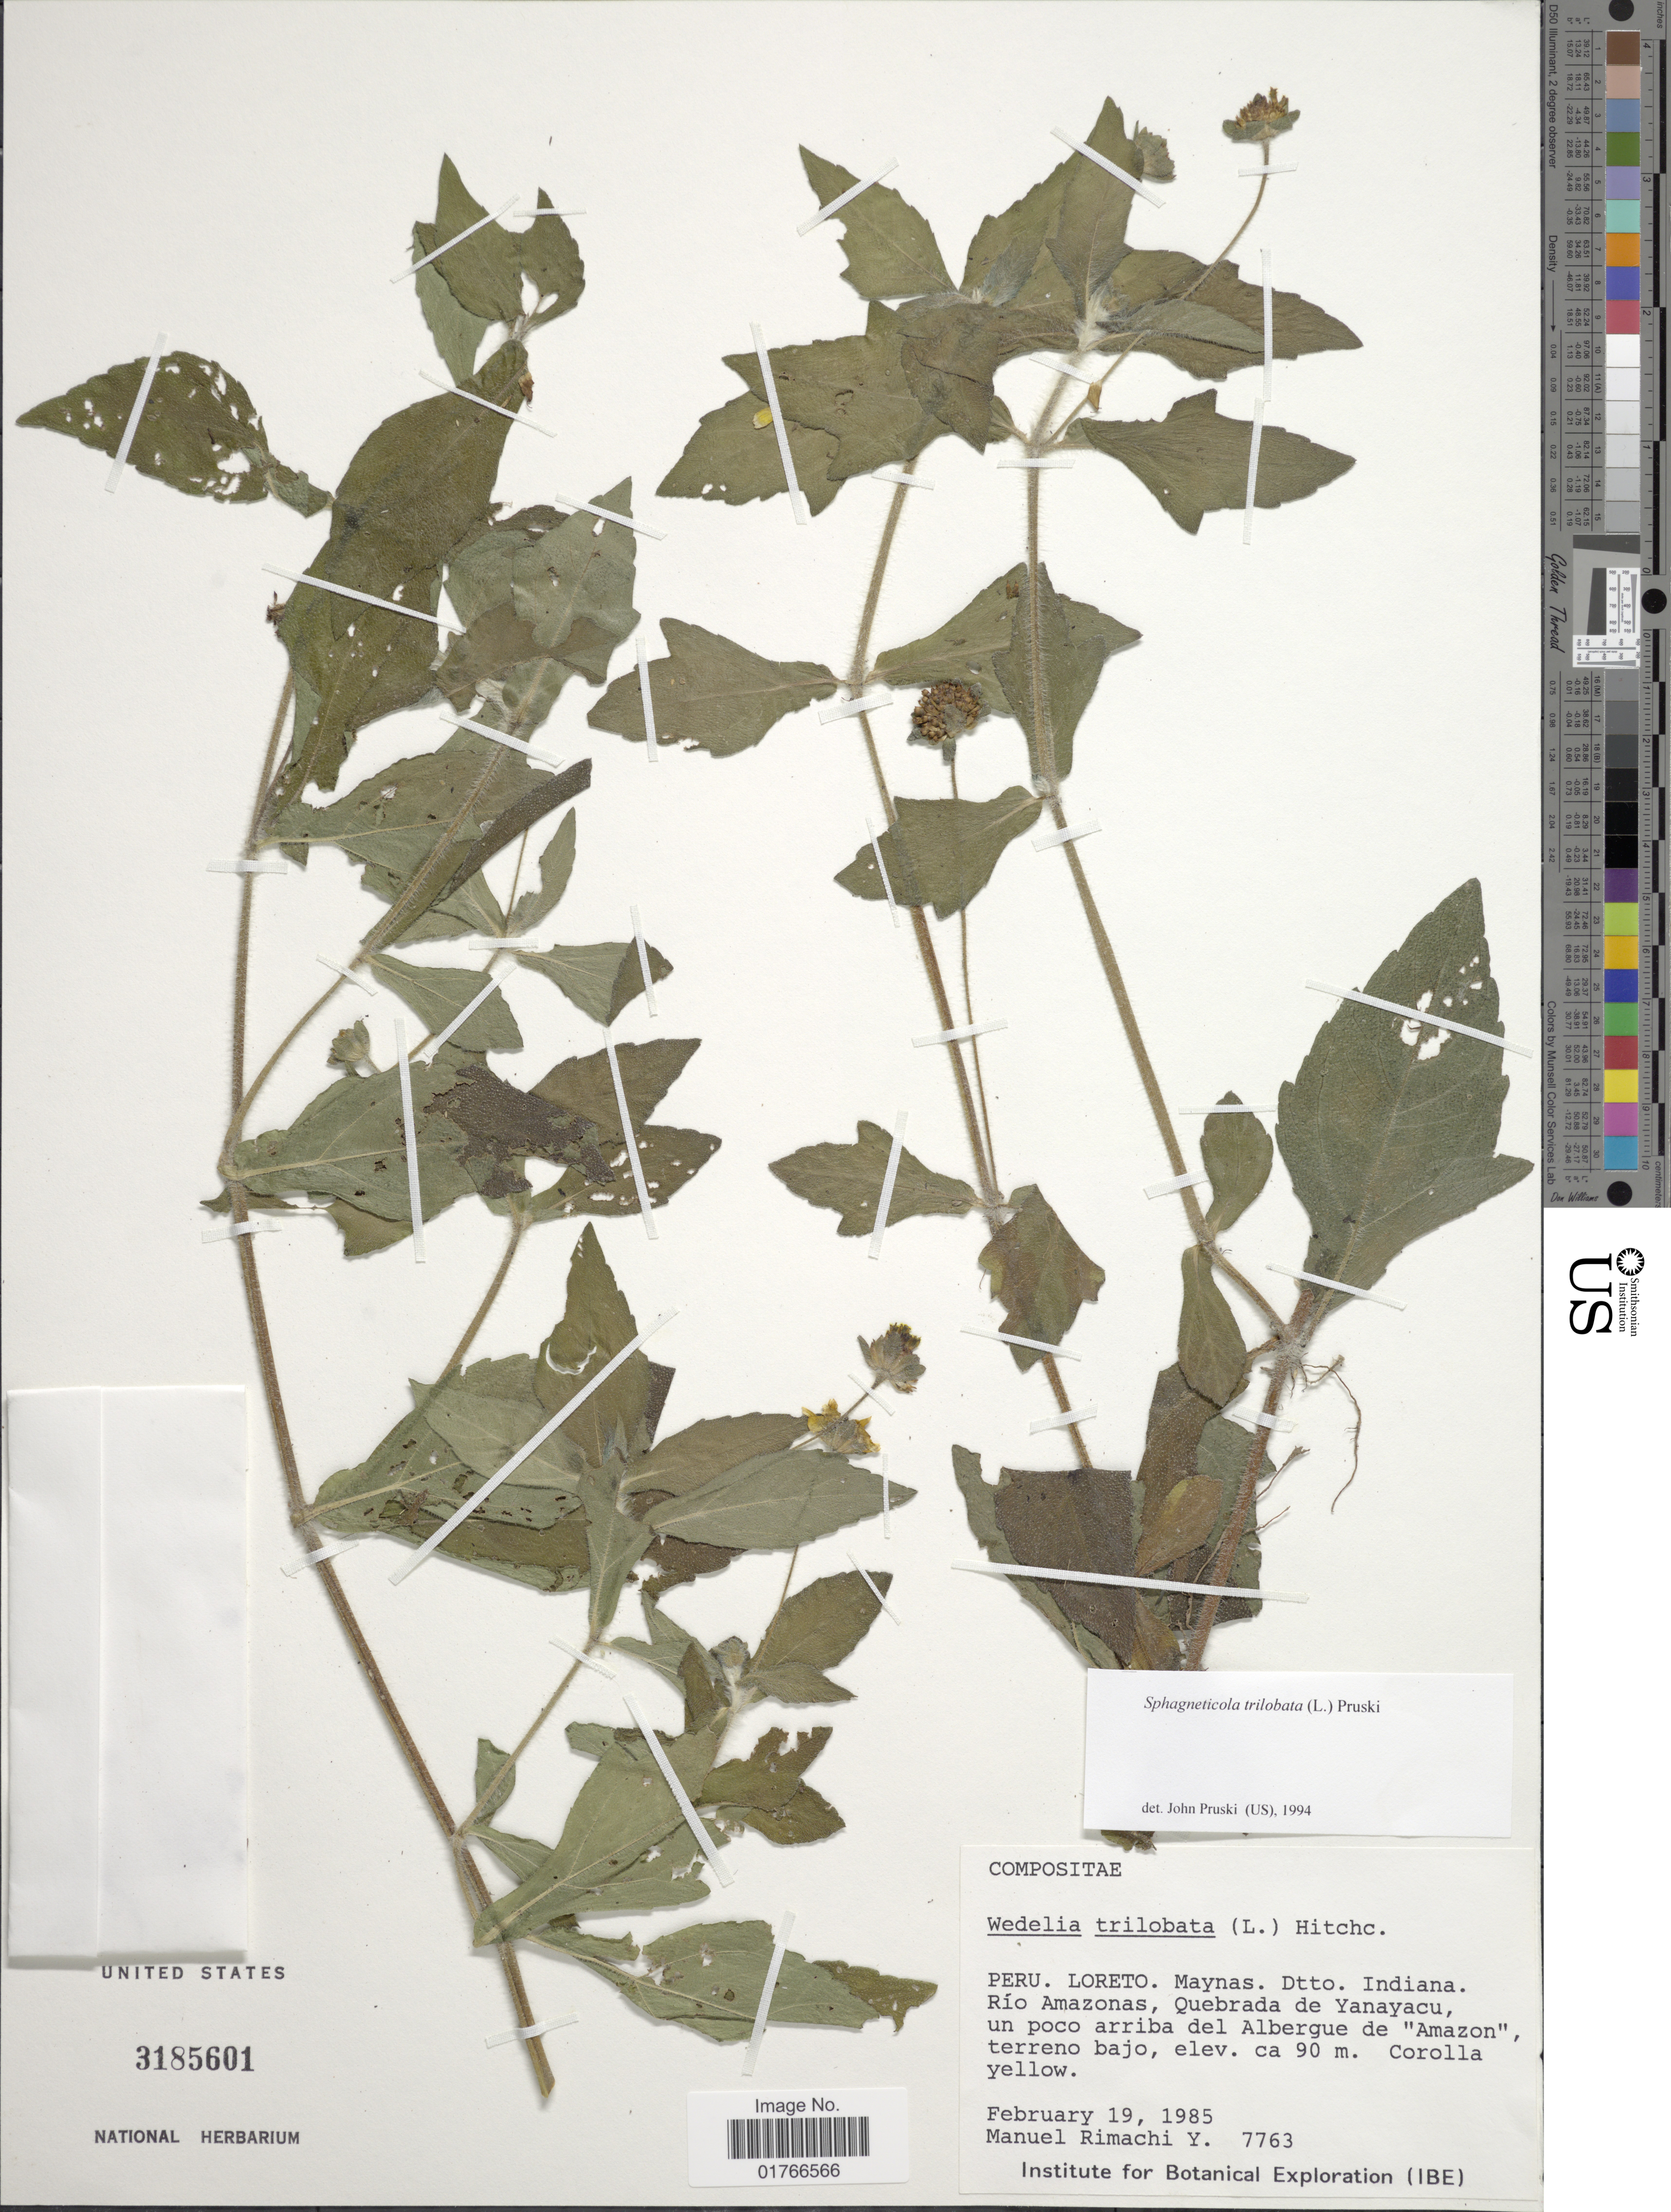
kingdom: Plantae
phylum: Tracheophyta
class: Magnoliopsida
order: Asterales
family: Asteraceae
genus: Sphagneticola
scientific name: Sphagneticola trilobata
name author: (L.) Pruski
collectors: M. Rimachi Y.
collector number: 7763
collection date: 1985-02-19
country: Peru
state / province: Loreto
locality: Maynas, Dtto. Indiana, Rio Amazonas, Quebrada de Yanayacu, un poco arriba del Albergue de Amazon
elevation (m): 90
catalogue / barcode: US 3185601